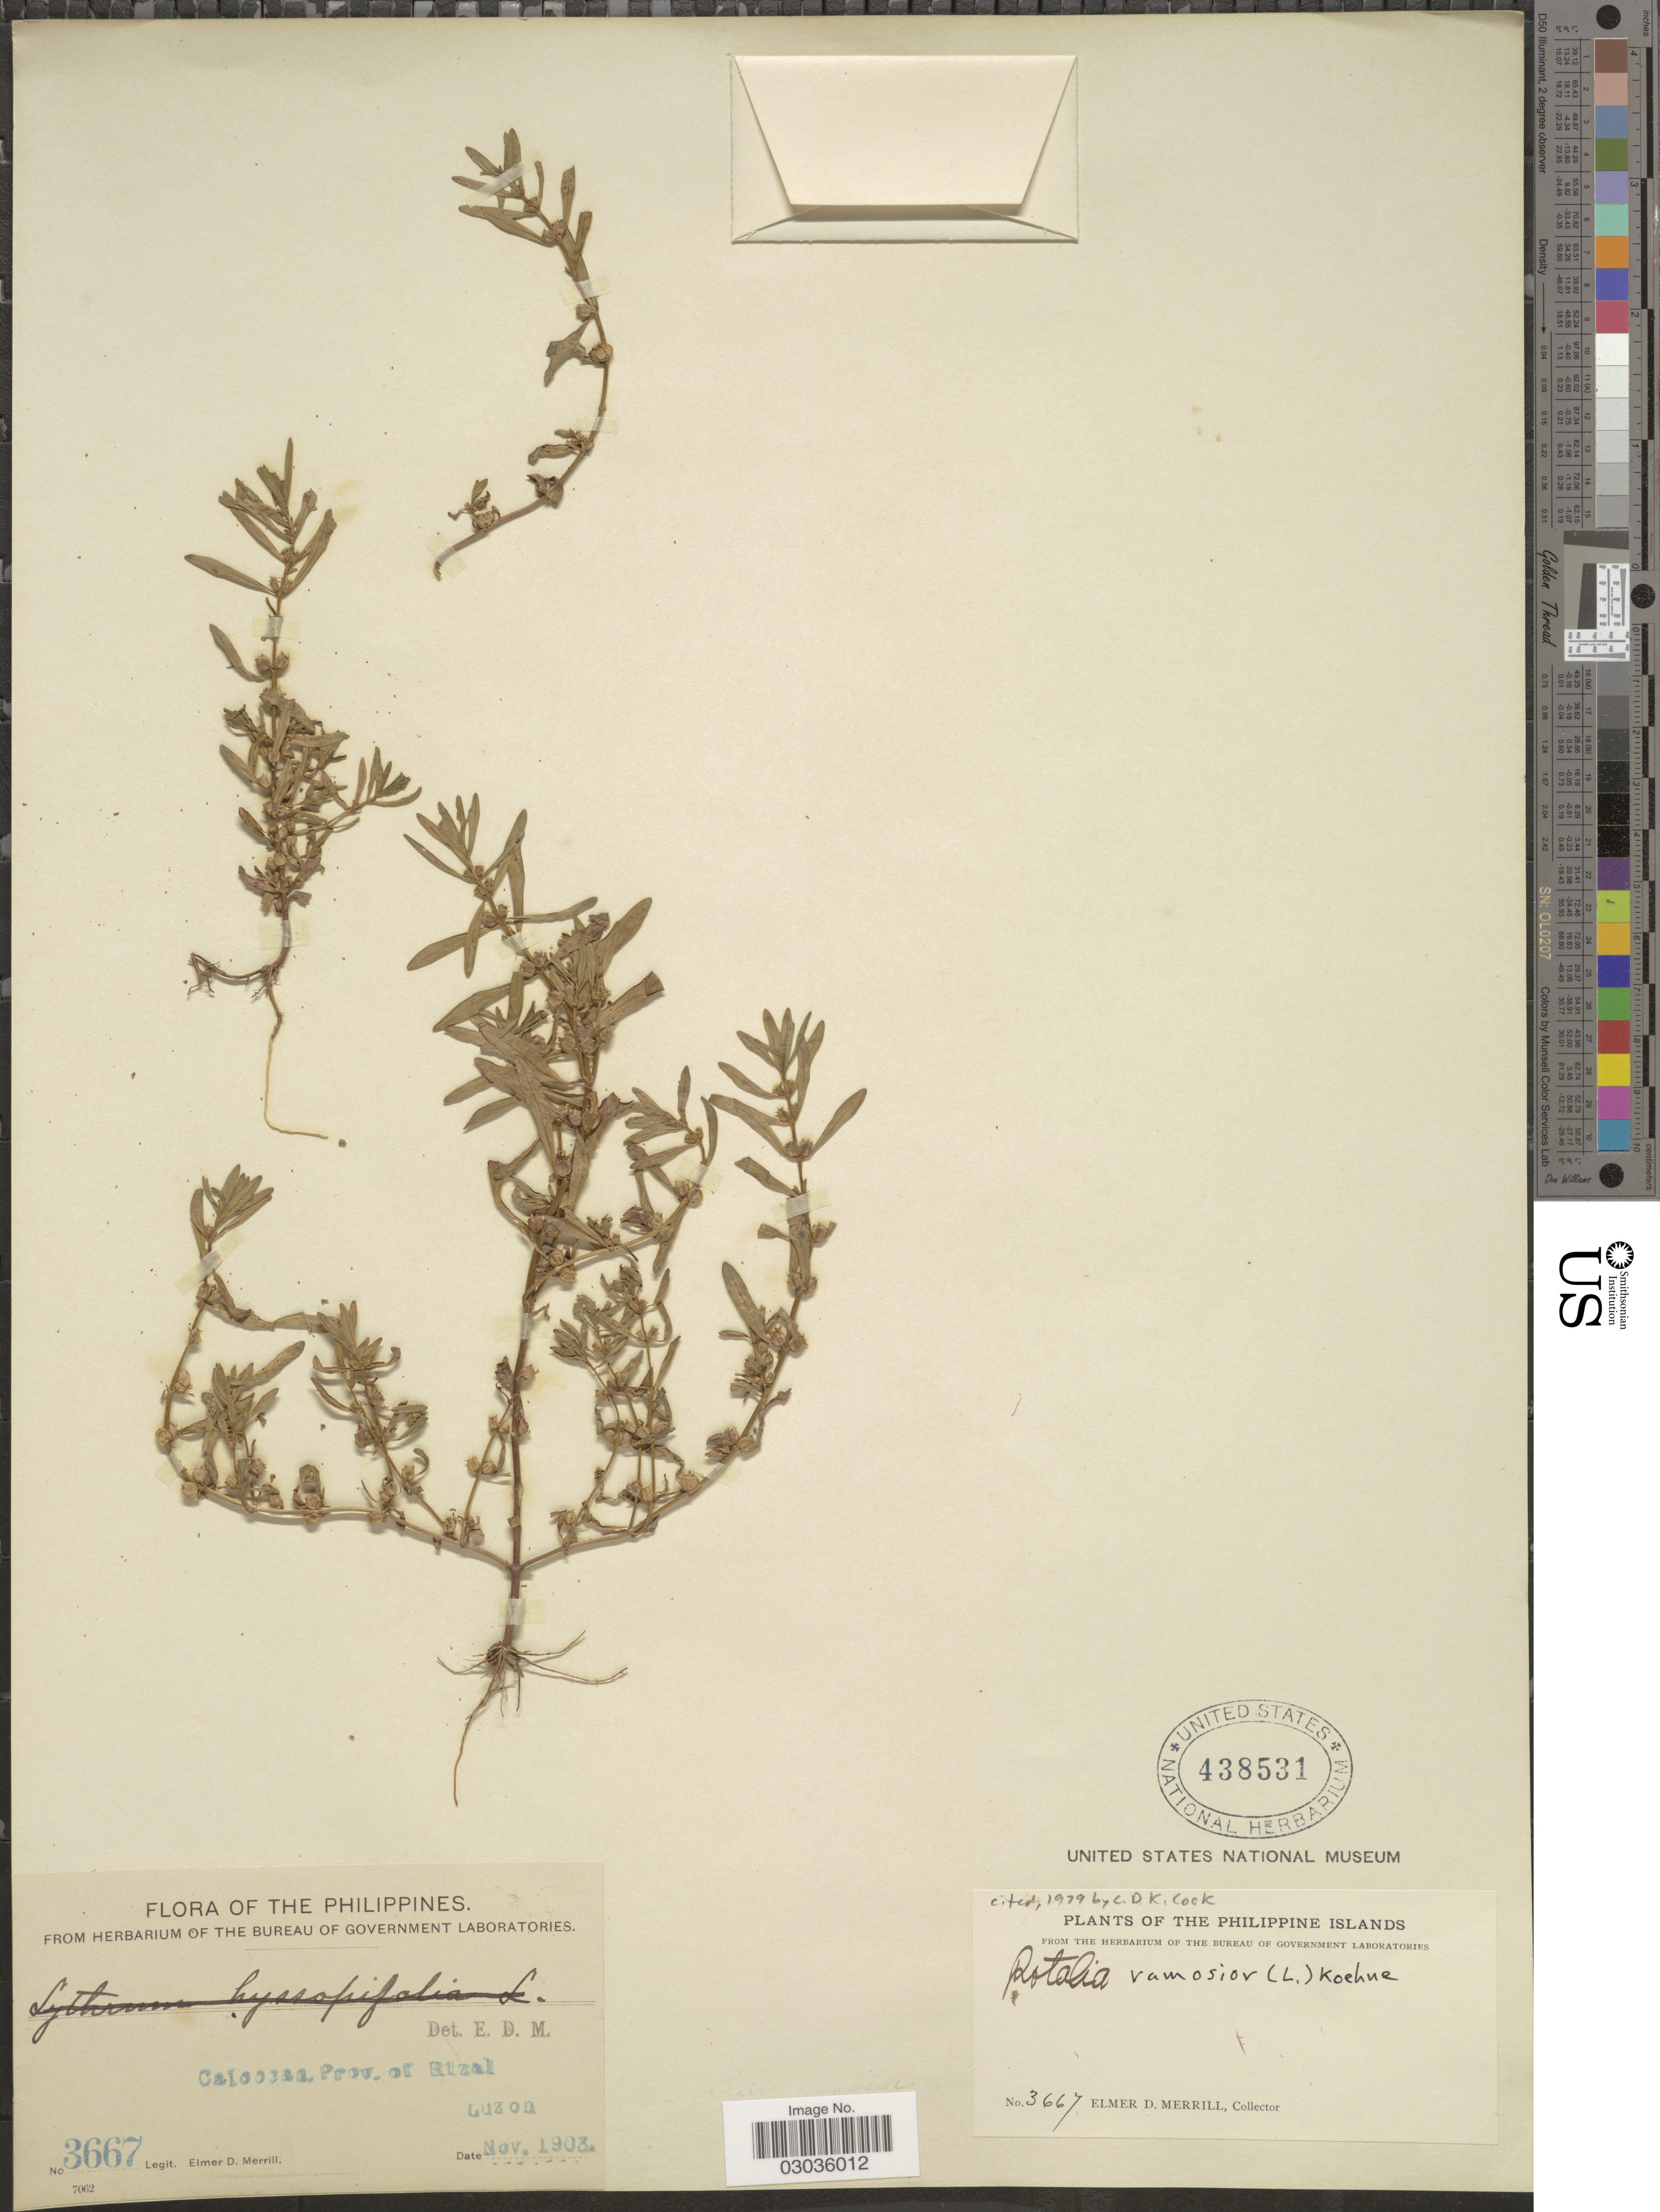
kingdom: Plantae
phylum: Tracheophyta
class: Magnoliopsida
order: Myrtales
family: Lythraceae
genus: Rotala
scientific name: Rotala rosea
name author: (Poir.) C.D.K. Cook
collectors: E. D. Merrill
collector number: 3667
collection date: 1903-11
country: Philippines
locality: Caloocan, Prov. of Rizal, Luzon.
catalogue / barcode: US 438531